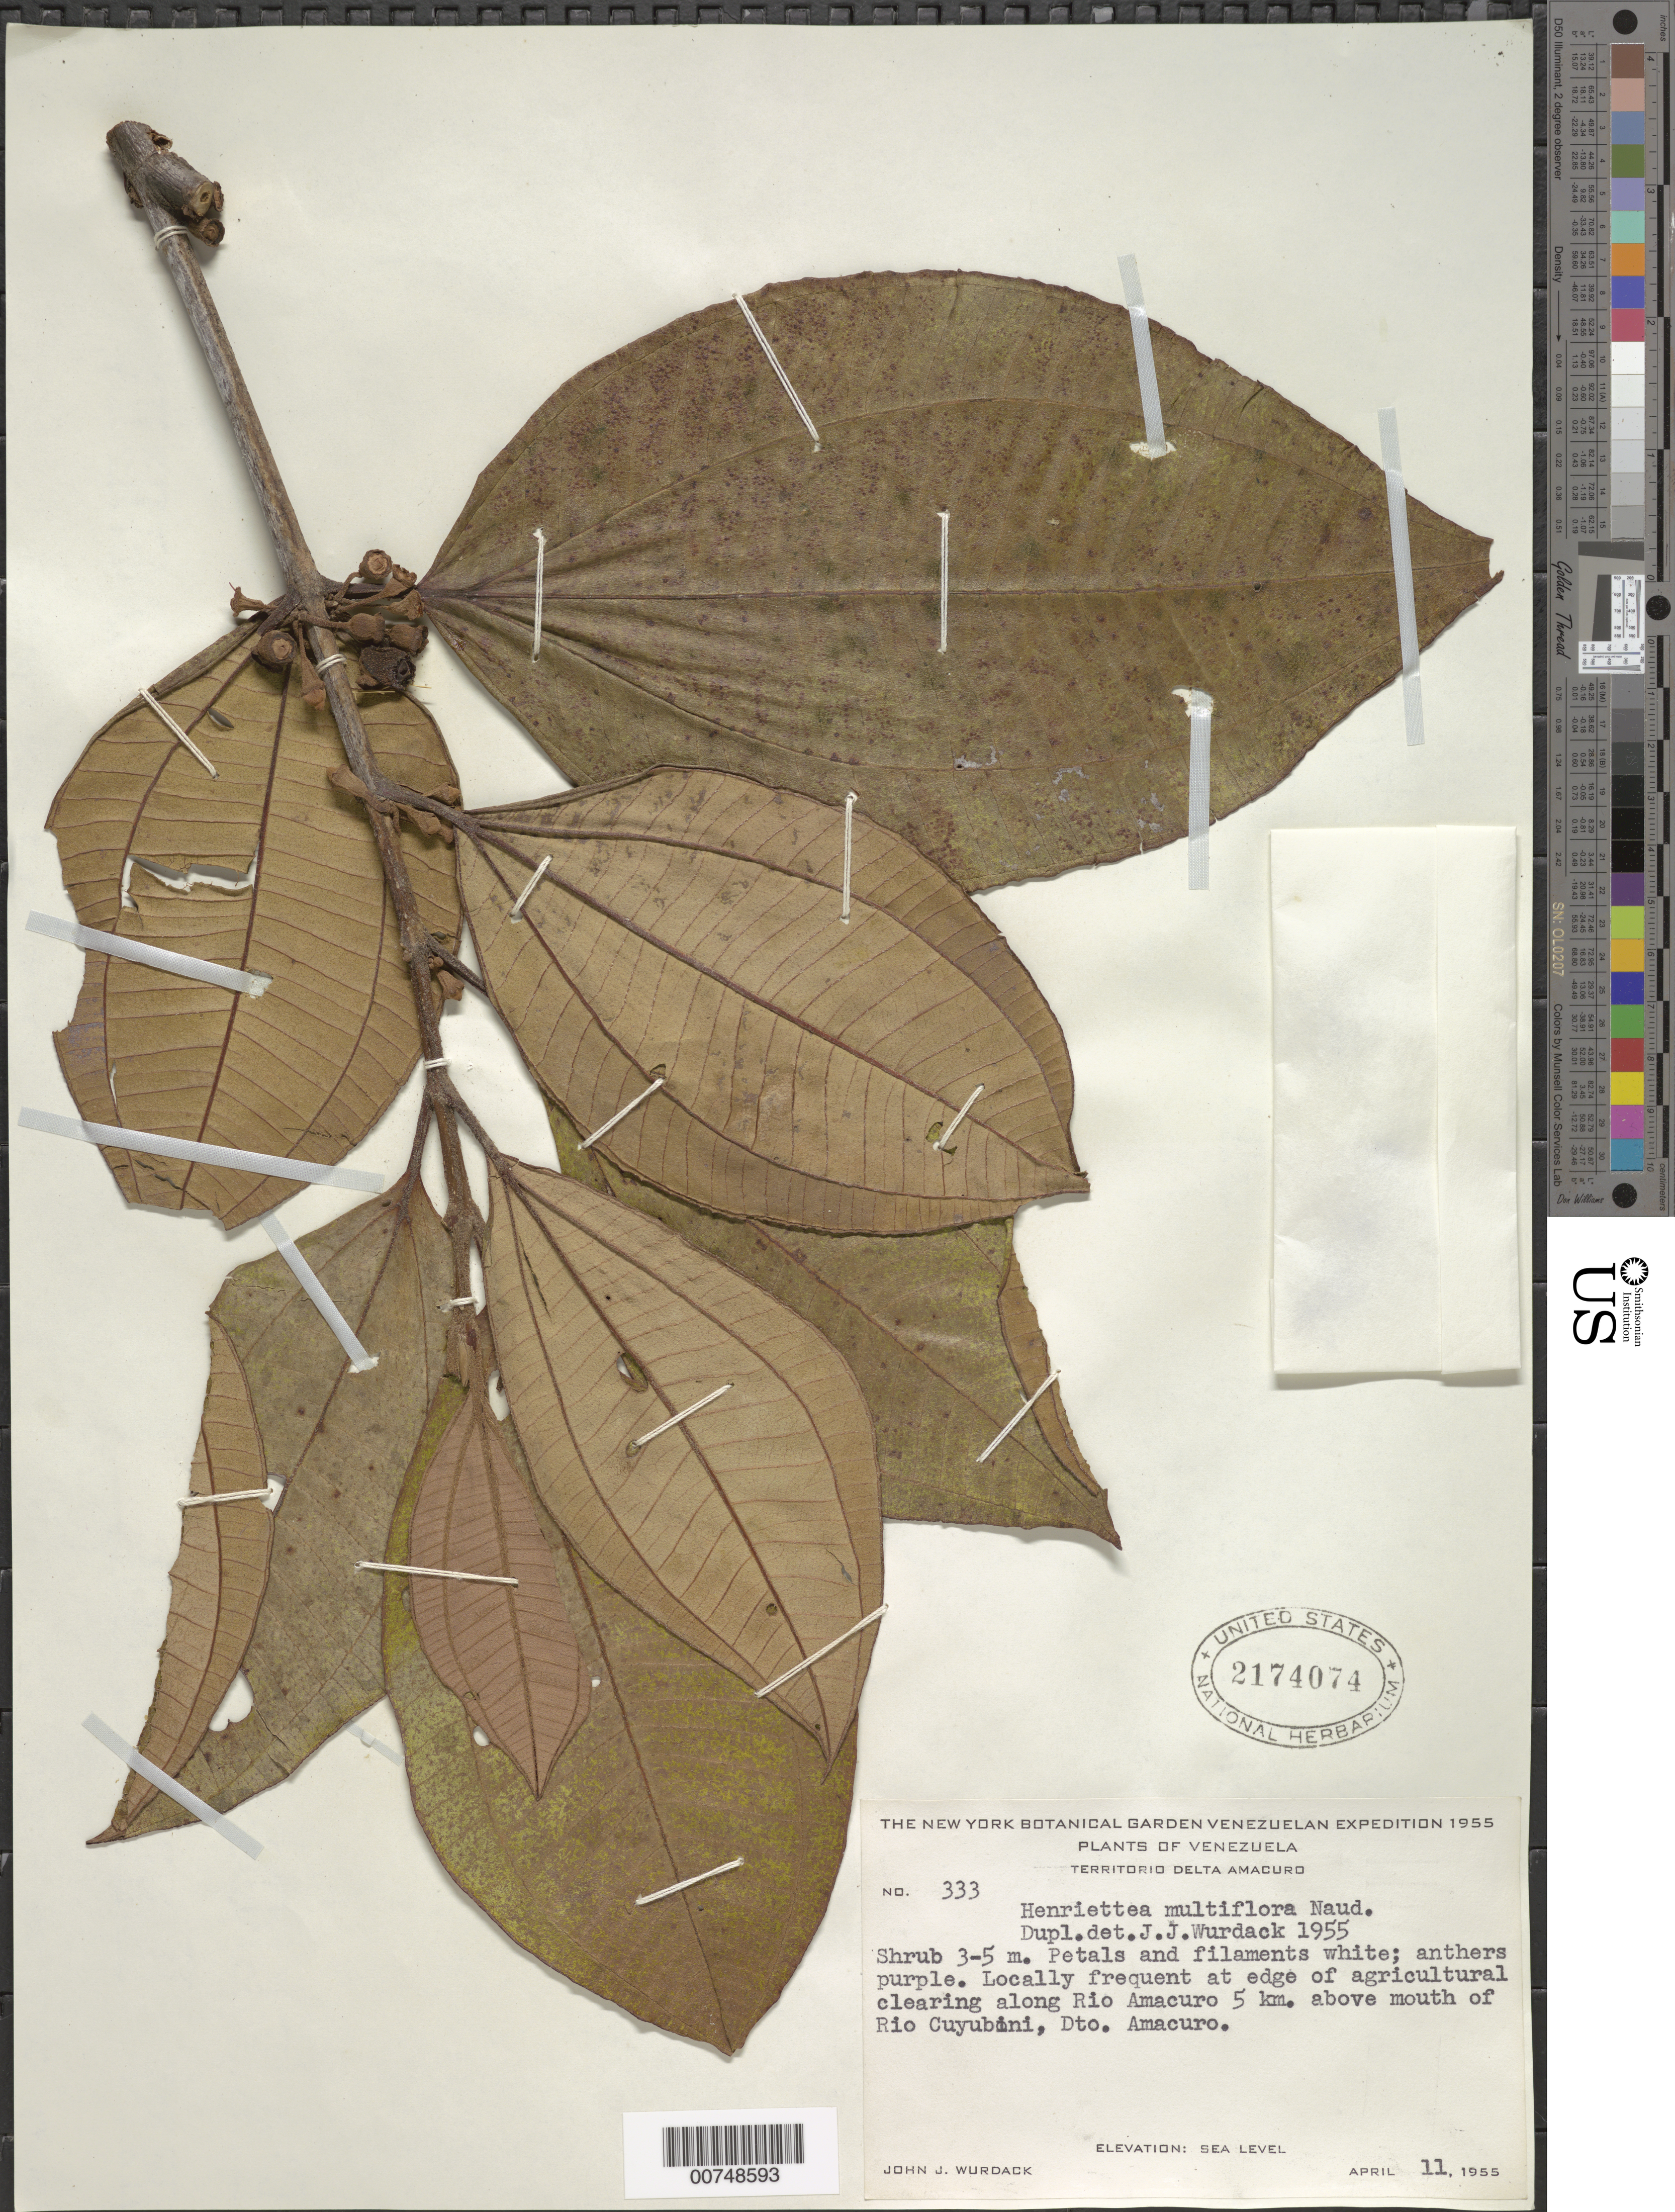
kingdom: Plantae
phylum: Tracheophyta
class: Magnoliopsida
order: Myrtales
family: Melastomataceae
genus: Henriettea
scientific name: Henriettea multiflora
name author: Naudin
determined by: Wurdack, John J., (US), US (UNITED STATES)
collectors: J. J. Wurdack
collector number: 333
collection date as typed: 11-Apr-55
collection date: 1955-04-11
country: Venezuela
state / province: Delta Amacuro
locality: Río Amacuro, 5 km above mouth of Río Cuyubini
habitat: Edge of agricultural clearing along river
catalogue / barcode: US 2174074